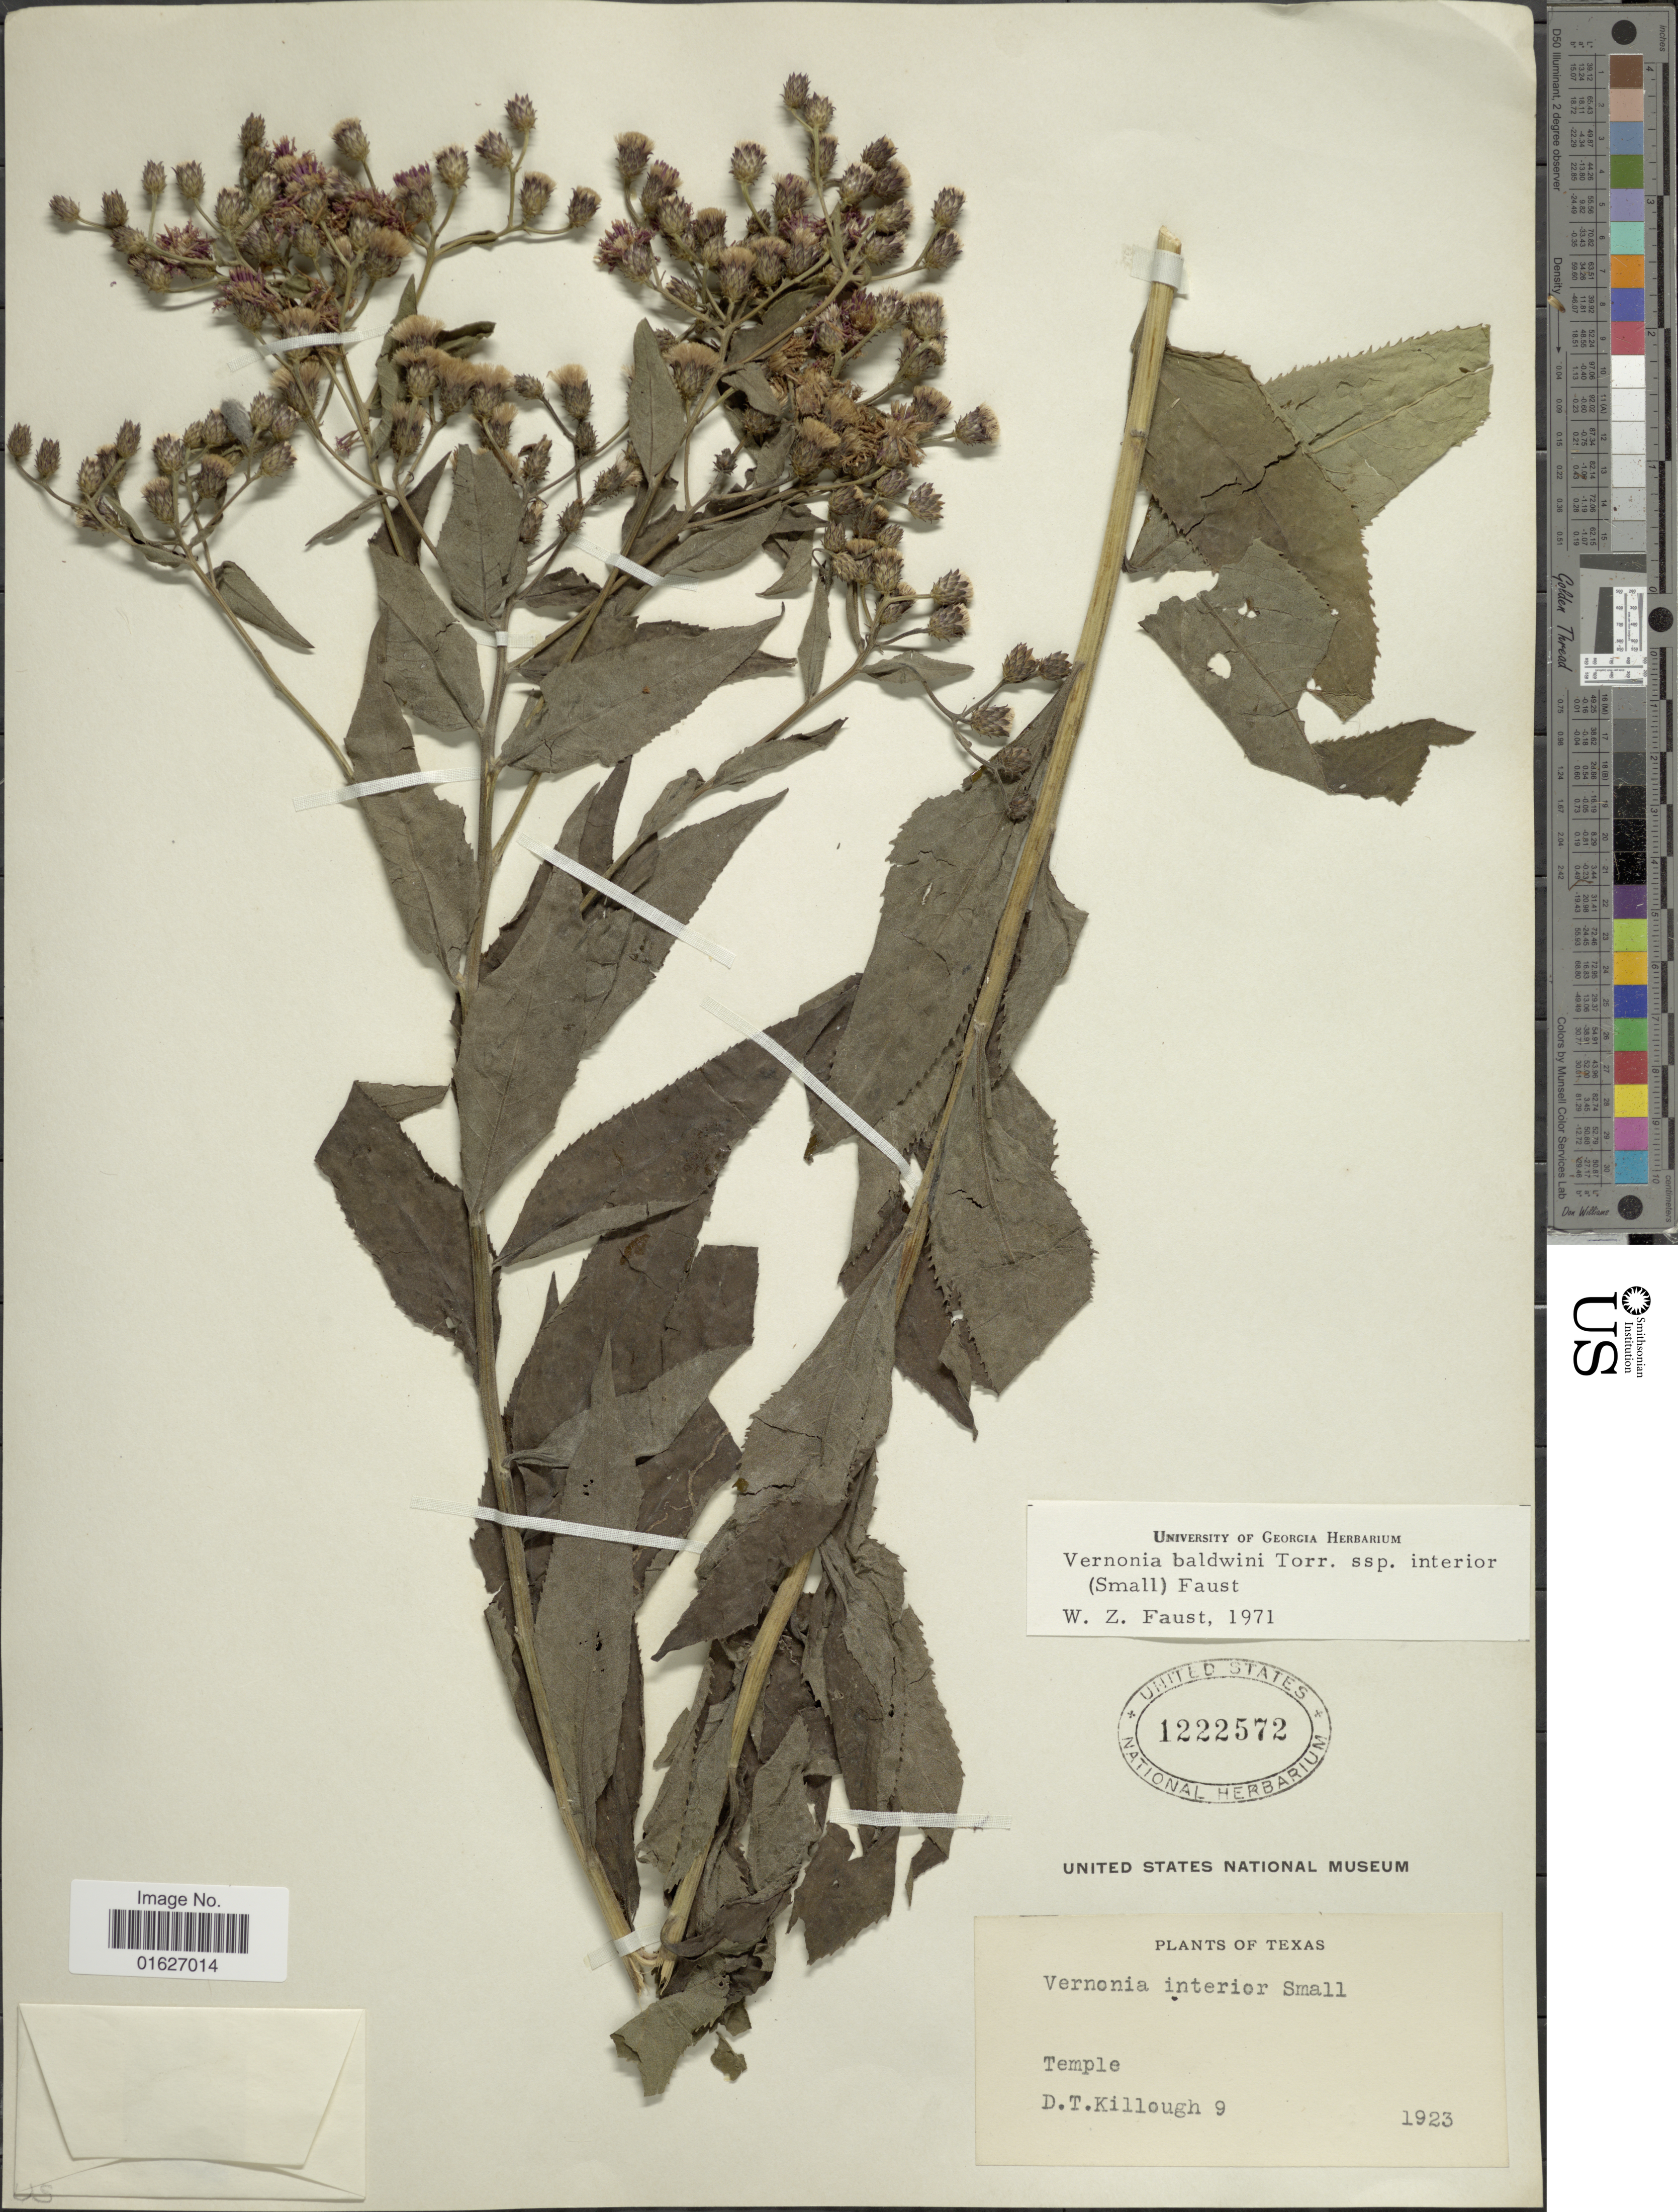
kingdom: Plantae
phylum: Tracheophyta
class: Magnoliopsida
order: Asterales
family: Asteraceae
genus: Vernonia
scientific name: Vernonia baldwinii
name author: Torr.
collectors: D. Killough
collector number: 9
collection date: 1923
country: United States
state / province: Texas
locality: Temple.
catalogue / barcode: US 1222572